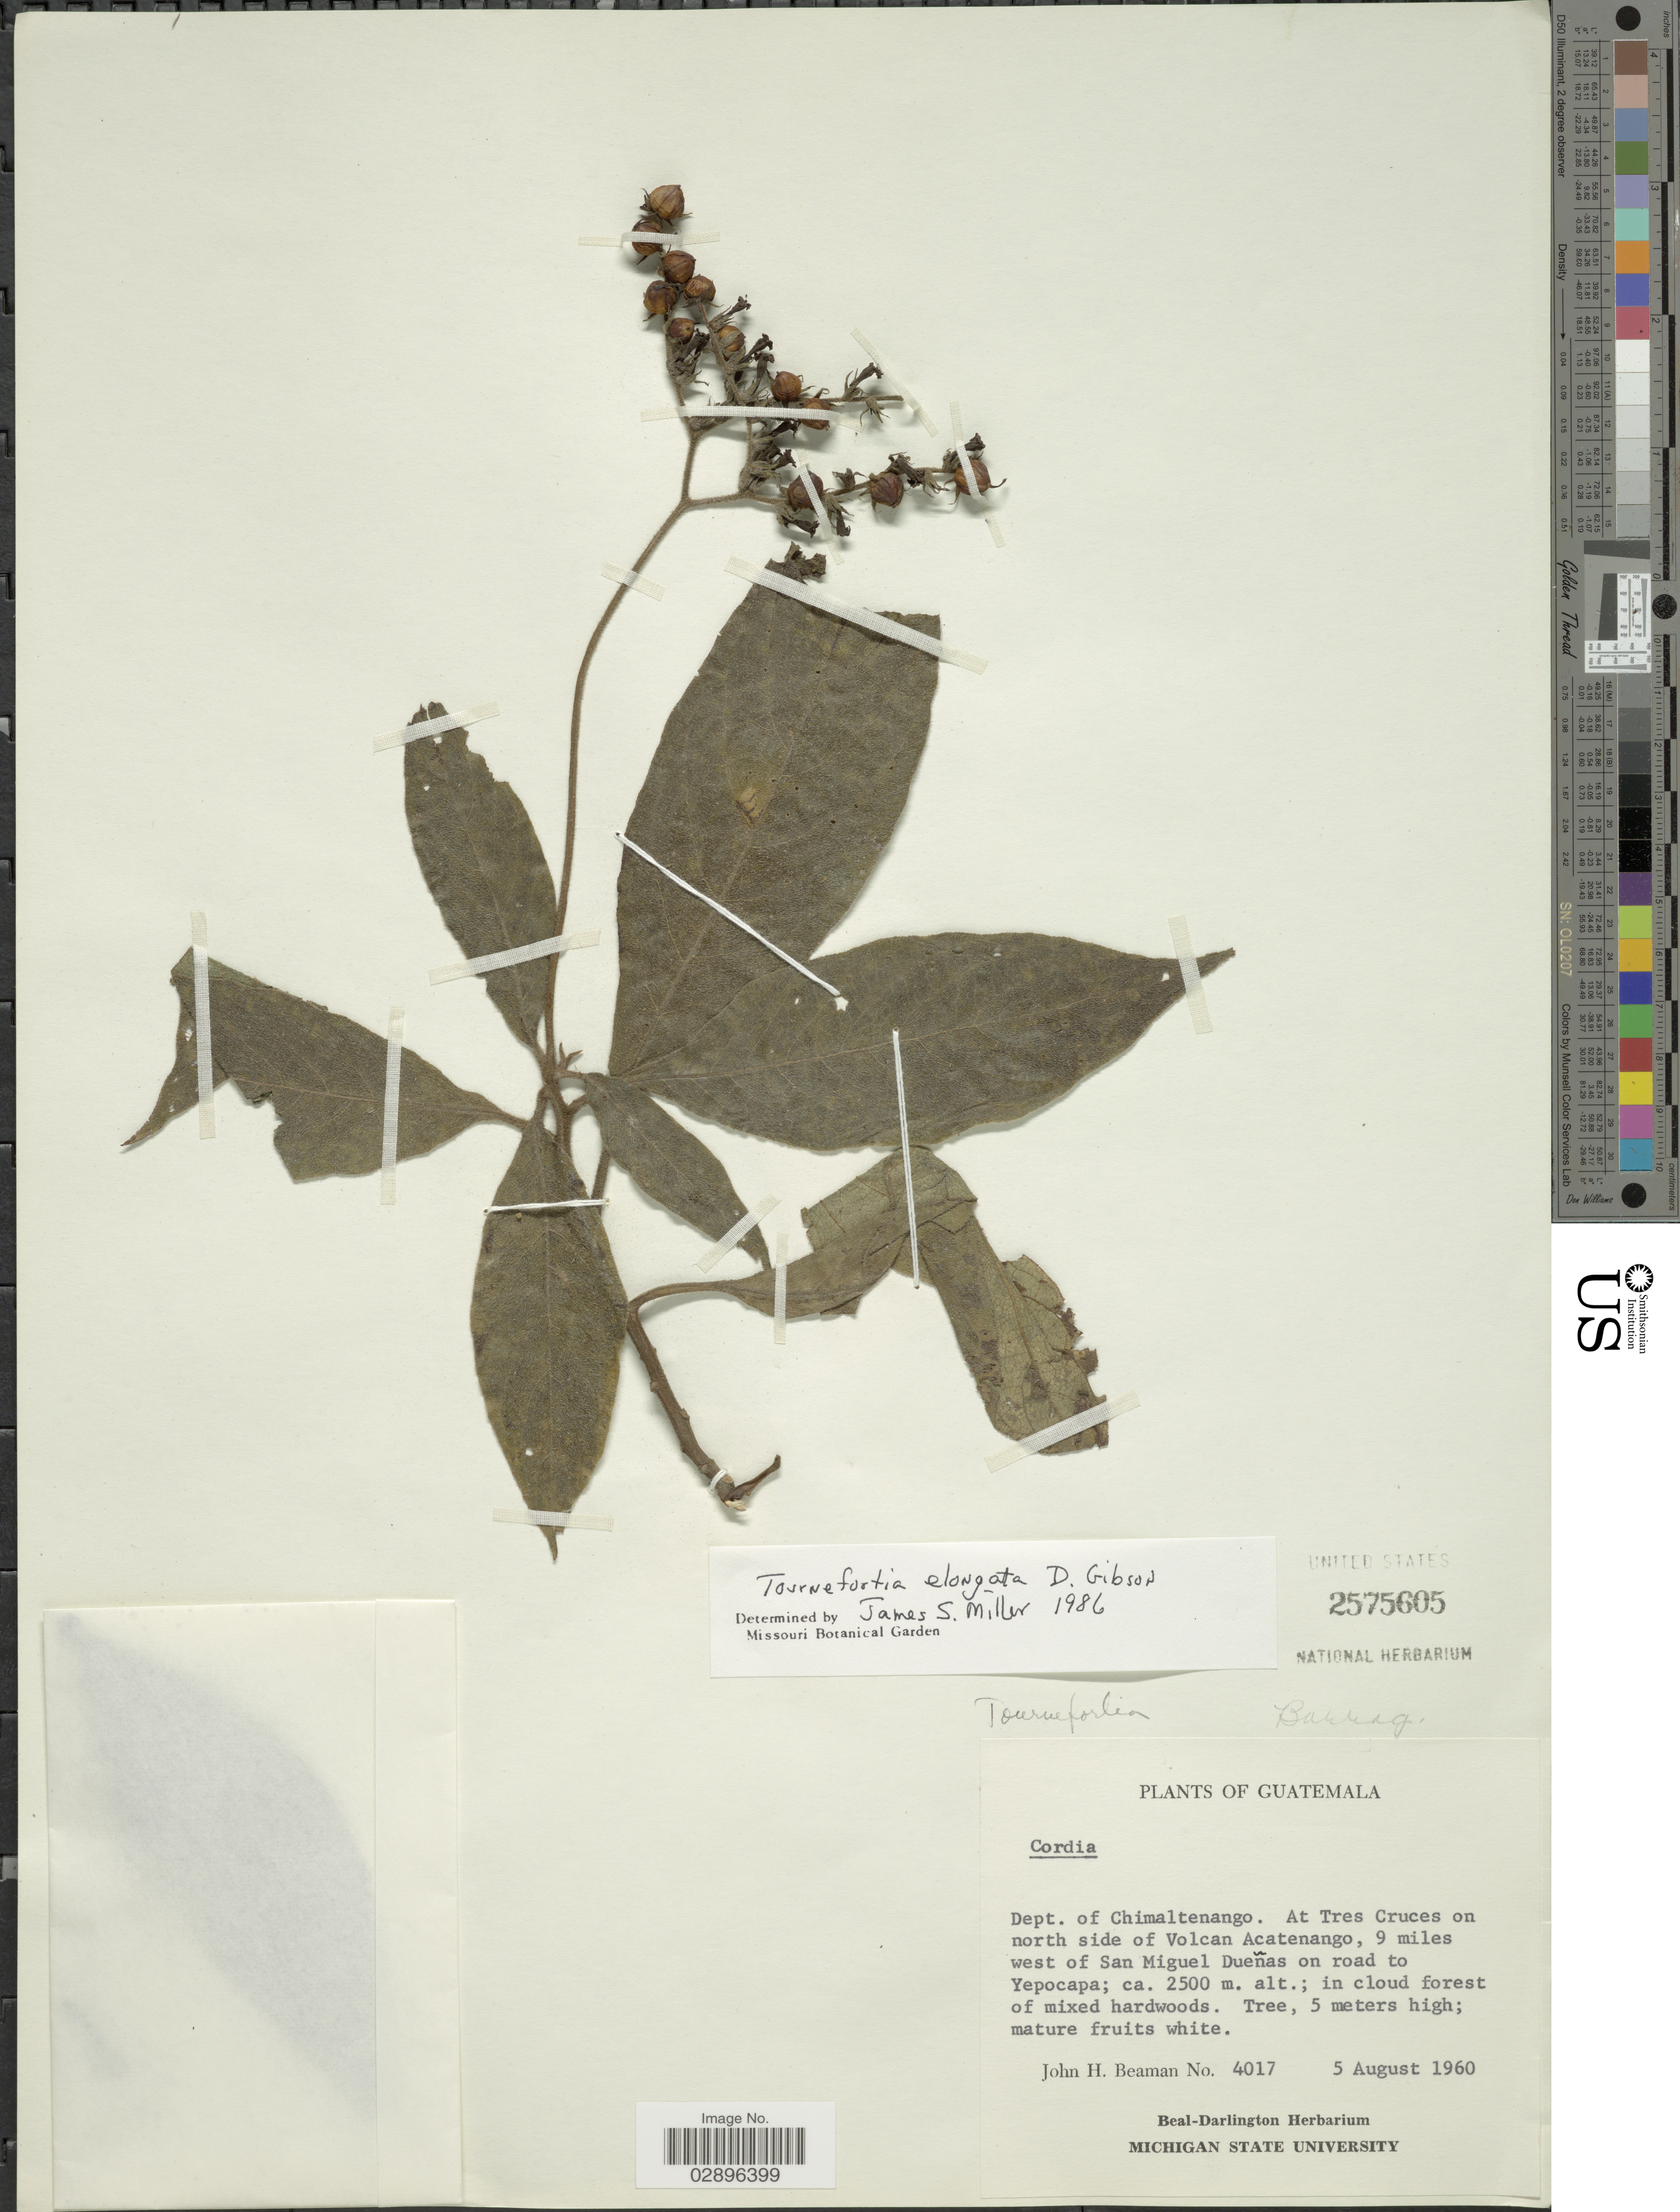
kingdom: Plantae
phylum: Tracheophyta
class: Magnoliopsida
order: Boraginales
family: Heliotropiaceae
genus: Tournefortia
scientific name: Tournefortia elongata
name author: D.N. Gibson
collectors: J. H. Beaman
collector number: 4017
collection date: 1960-08-05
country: Guatemala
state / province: Chimaltenango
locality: Dept. of Chimaltenango. At Tres Cruces on north side of Volcan Acatenango, 9 miles west of San Miguel Dueñas on road to Yepocapa.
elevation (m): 2500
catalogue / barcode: US 2575605